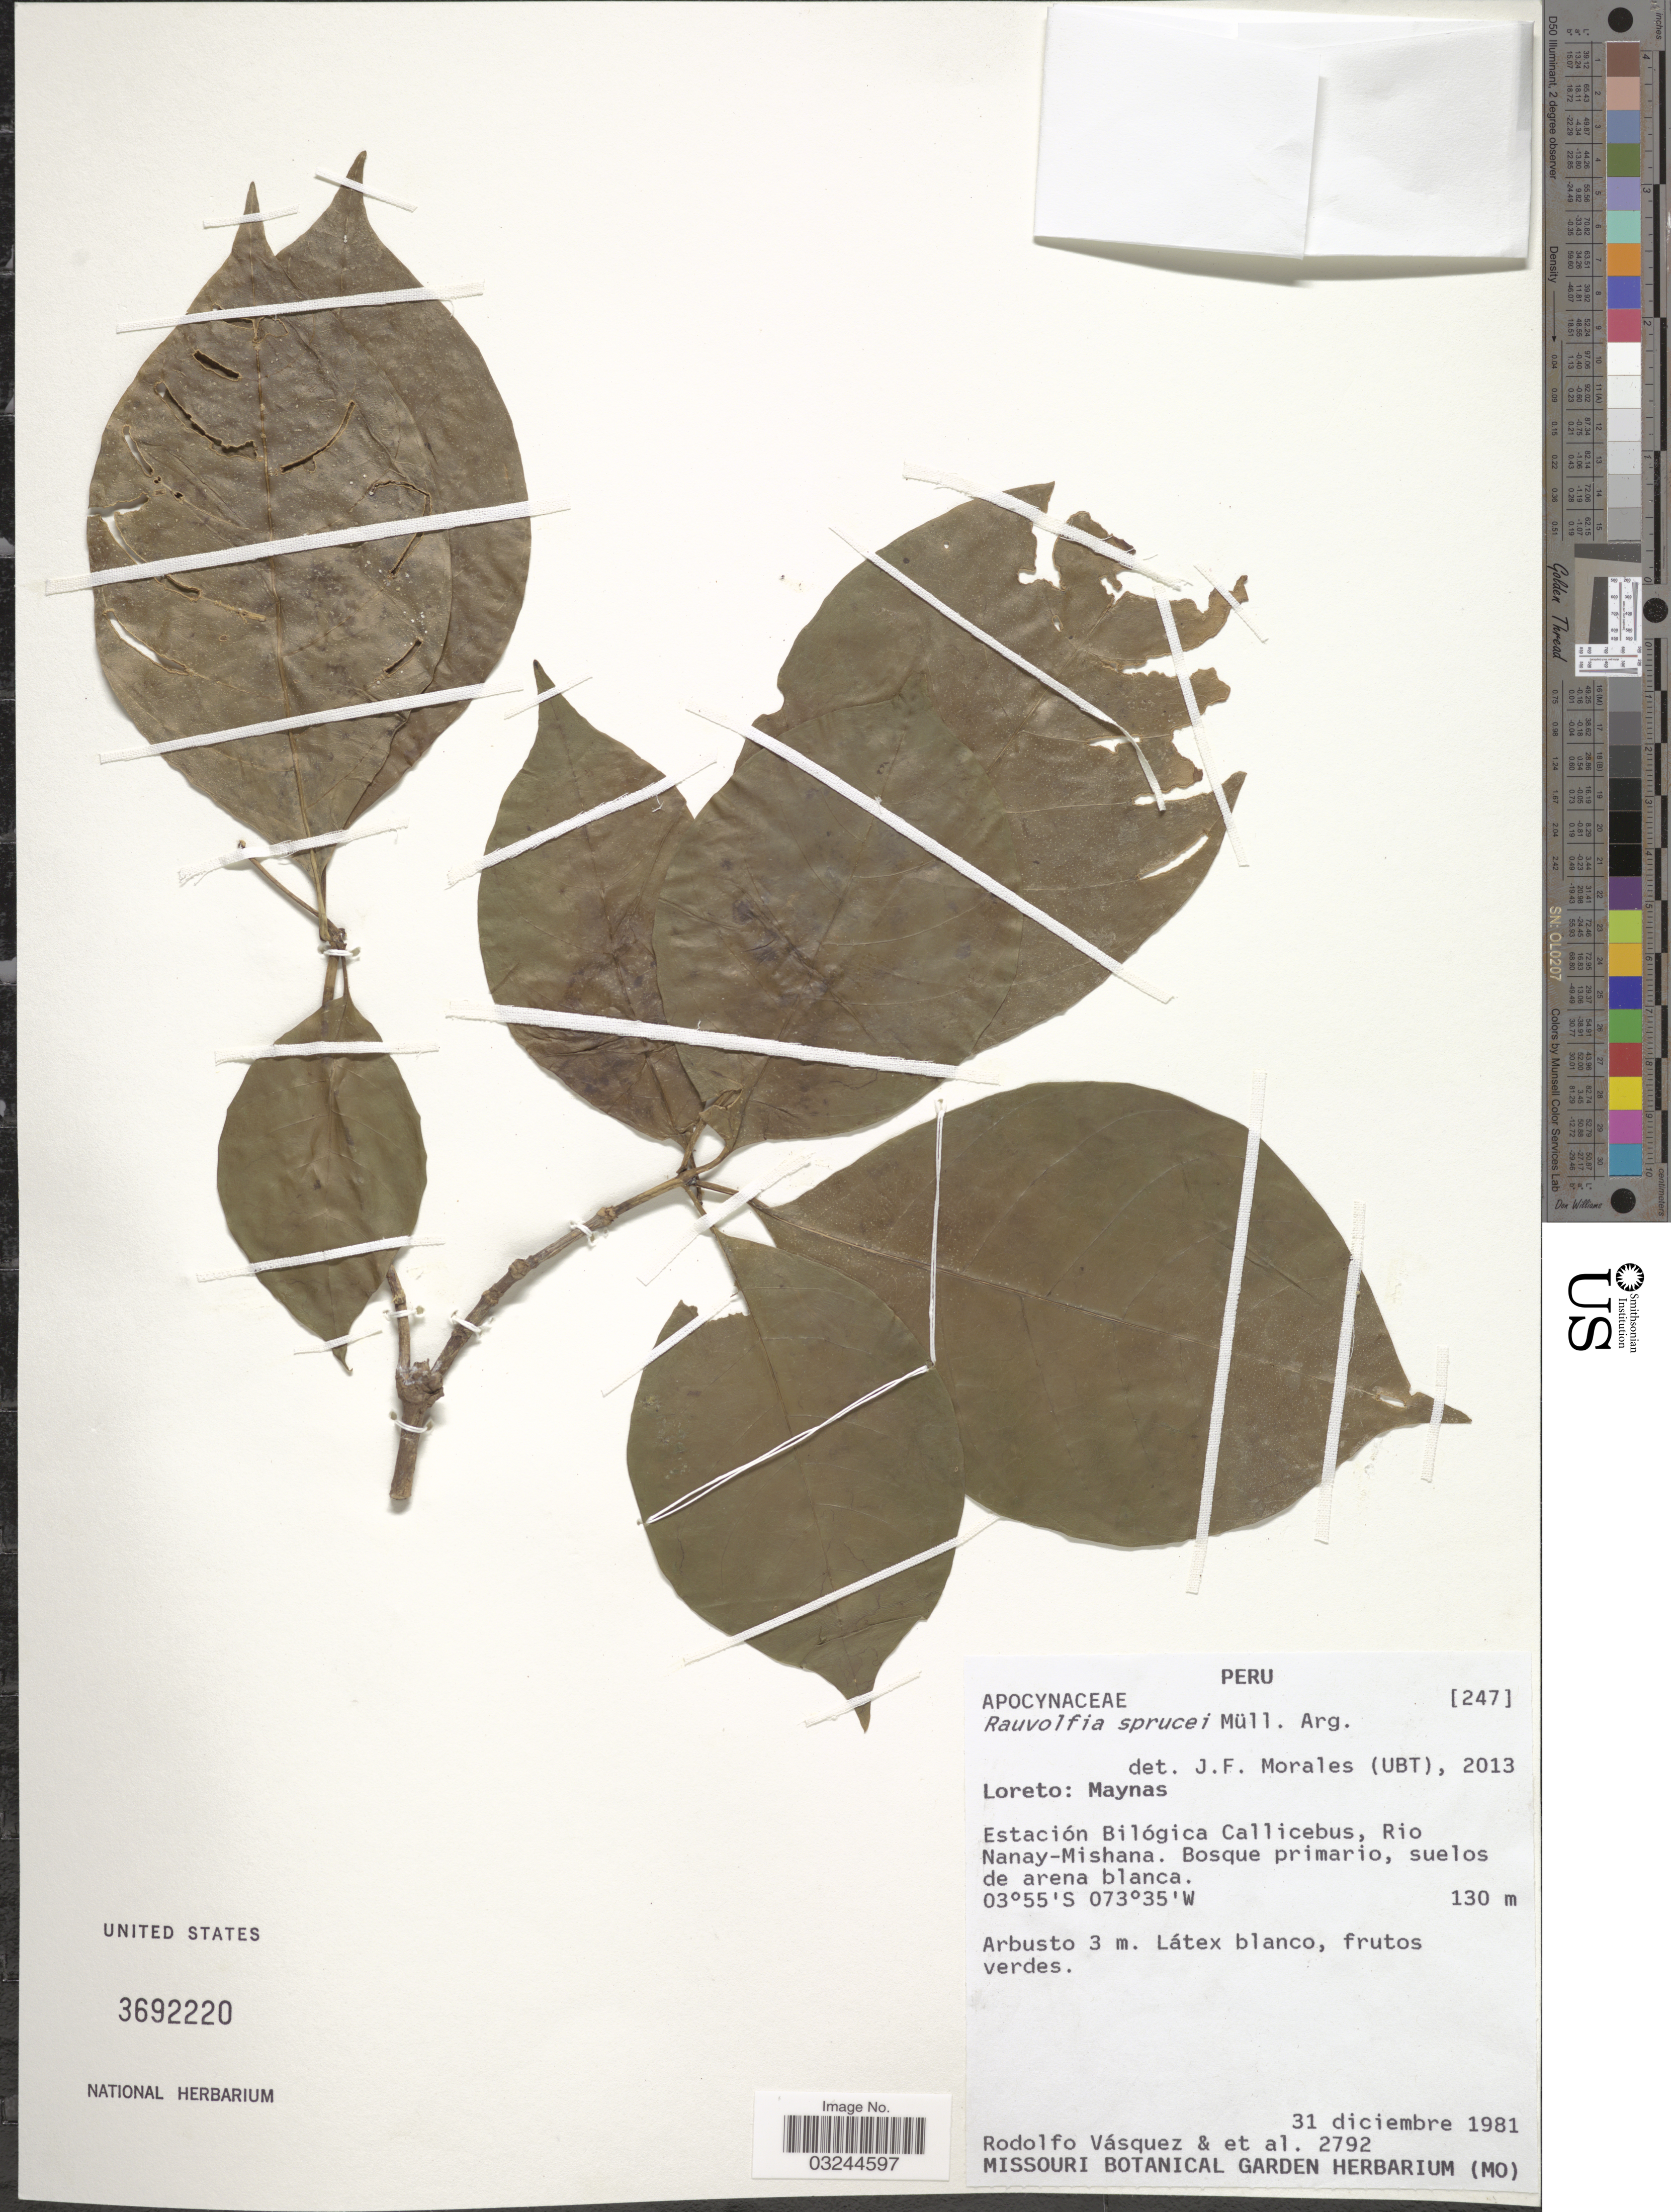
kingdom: Plantae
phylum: Tracheophyta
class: Magnoliopsida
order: Gentianales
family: Apocynaceae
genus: Rauvolfia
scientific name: Rauvolfia sprucei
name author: Müll. Arg.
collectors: R. Vásquez & et al.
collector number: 2792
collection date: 1981-12-31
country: Peru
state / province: Loreto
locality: Maynas. Estación Bilógica Callicebus, Rio Nanay-Mishana.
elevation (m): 130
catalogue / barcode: US 3692220